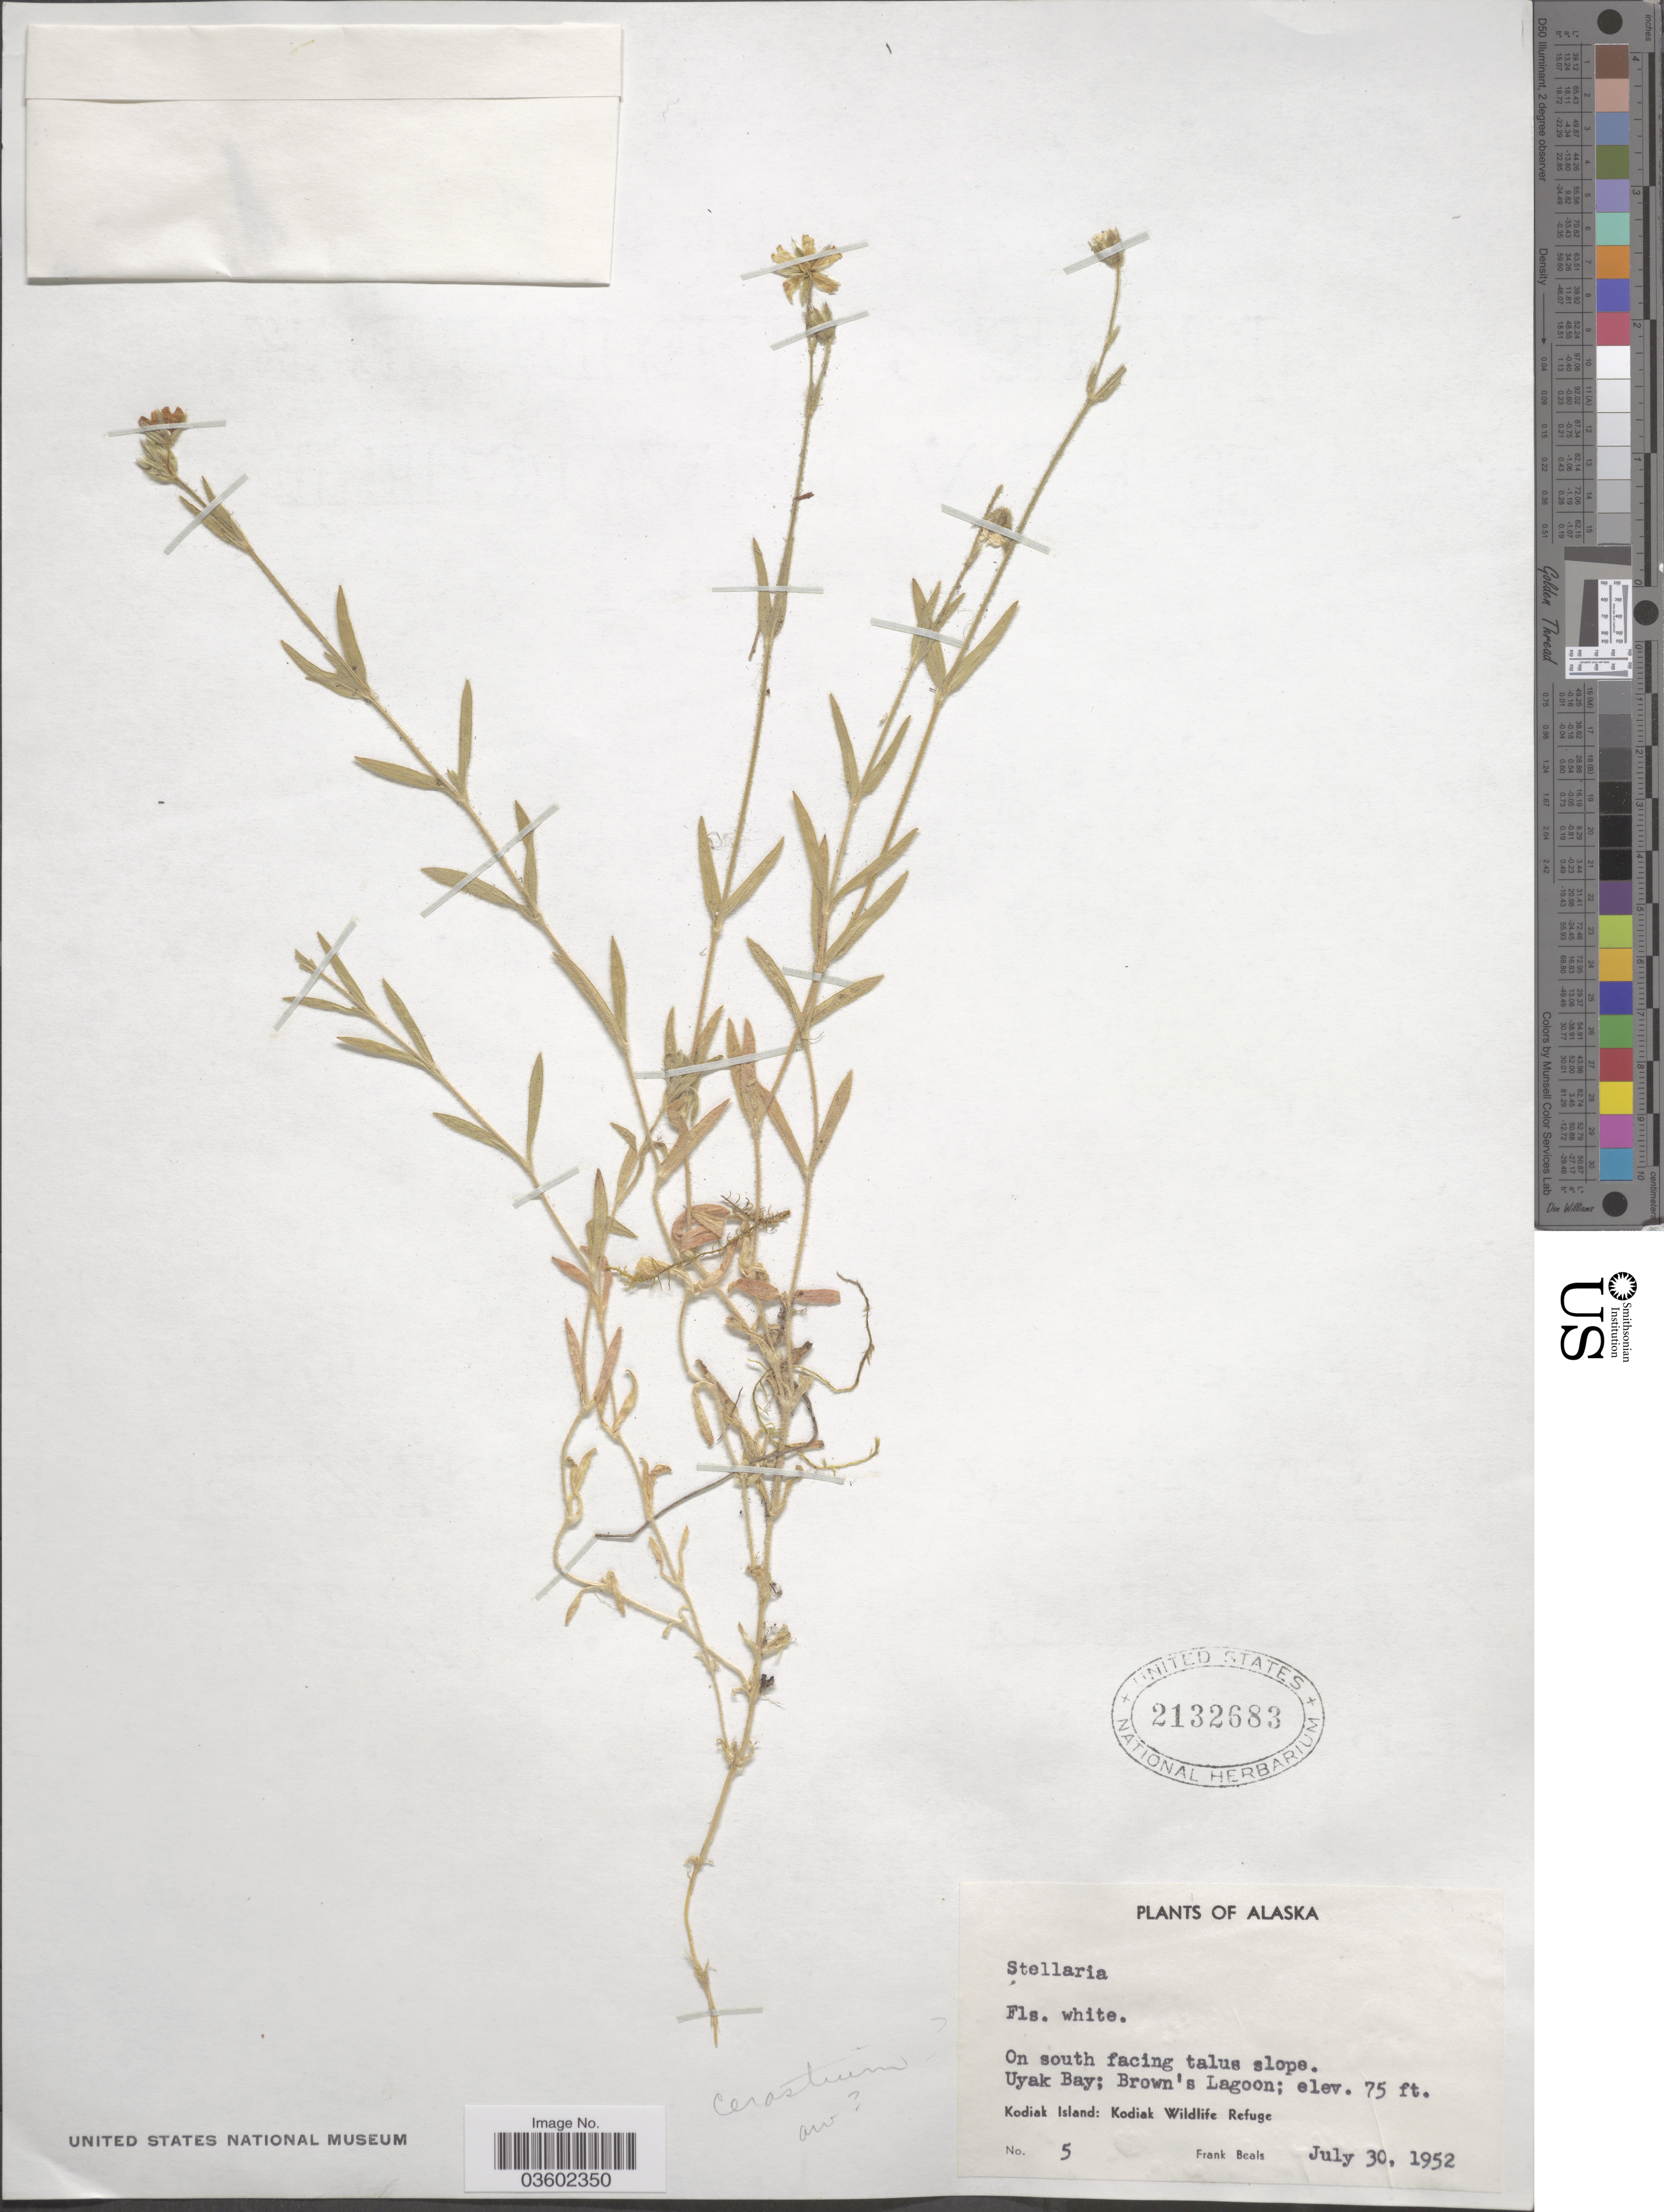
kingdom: Plantae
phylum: Tracheophyta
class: Magnoliopsida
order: Caryophyllales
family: Caryophyllaceae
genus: Cerastium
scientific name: Cerastium sp.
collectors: F. Beals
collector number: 5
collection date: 1952-07-30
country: United States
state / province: Alaska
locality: Uyak Bay; Brown's Lagoon. Kodiak Island: Kodiak Wildlife Refuge.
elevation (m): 23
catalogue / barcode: US 2132683